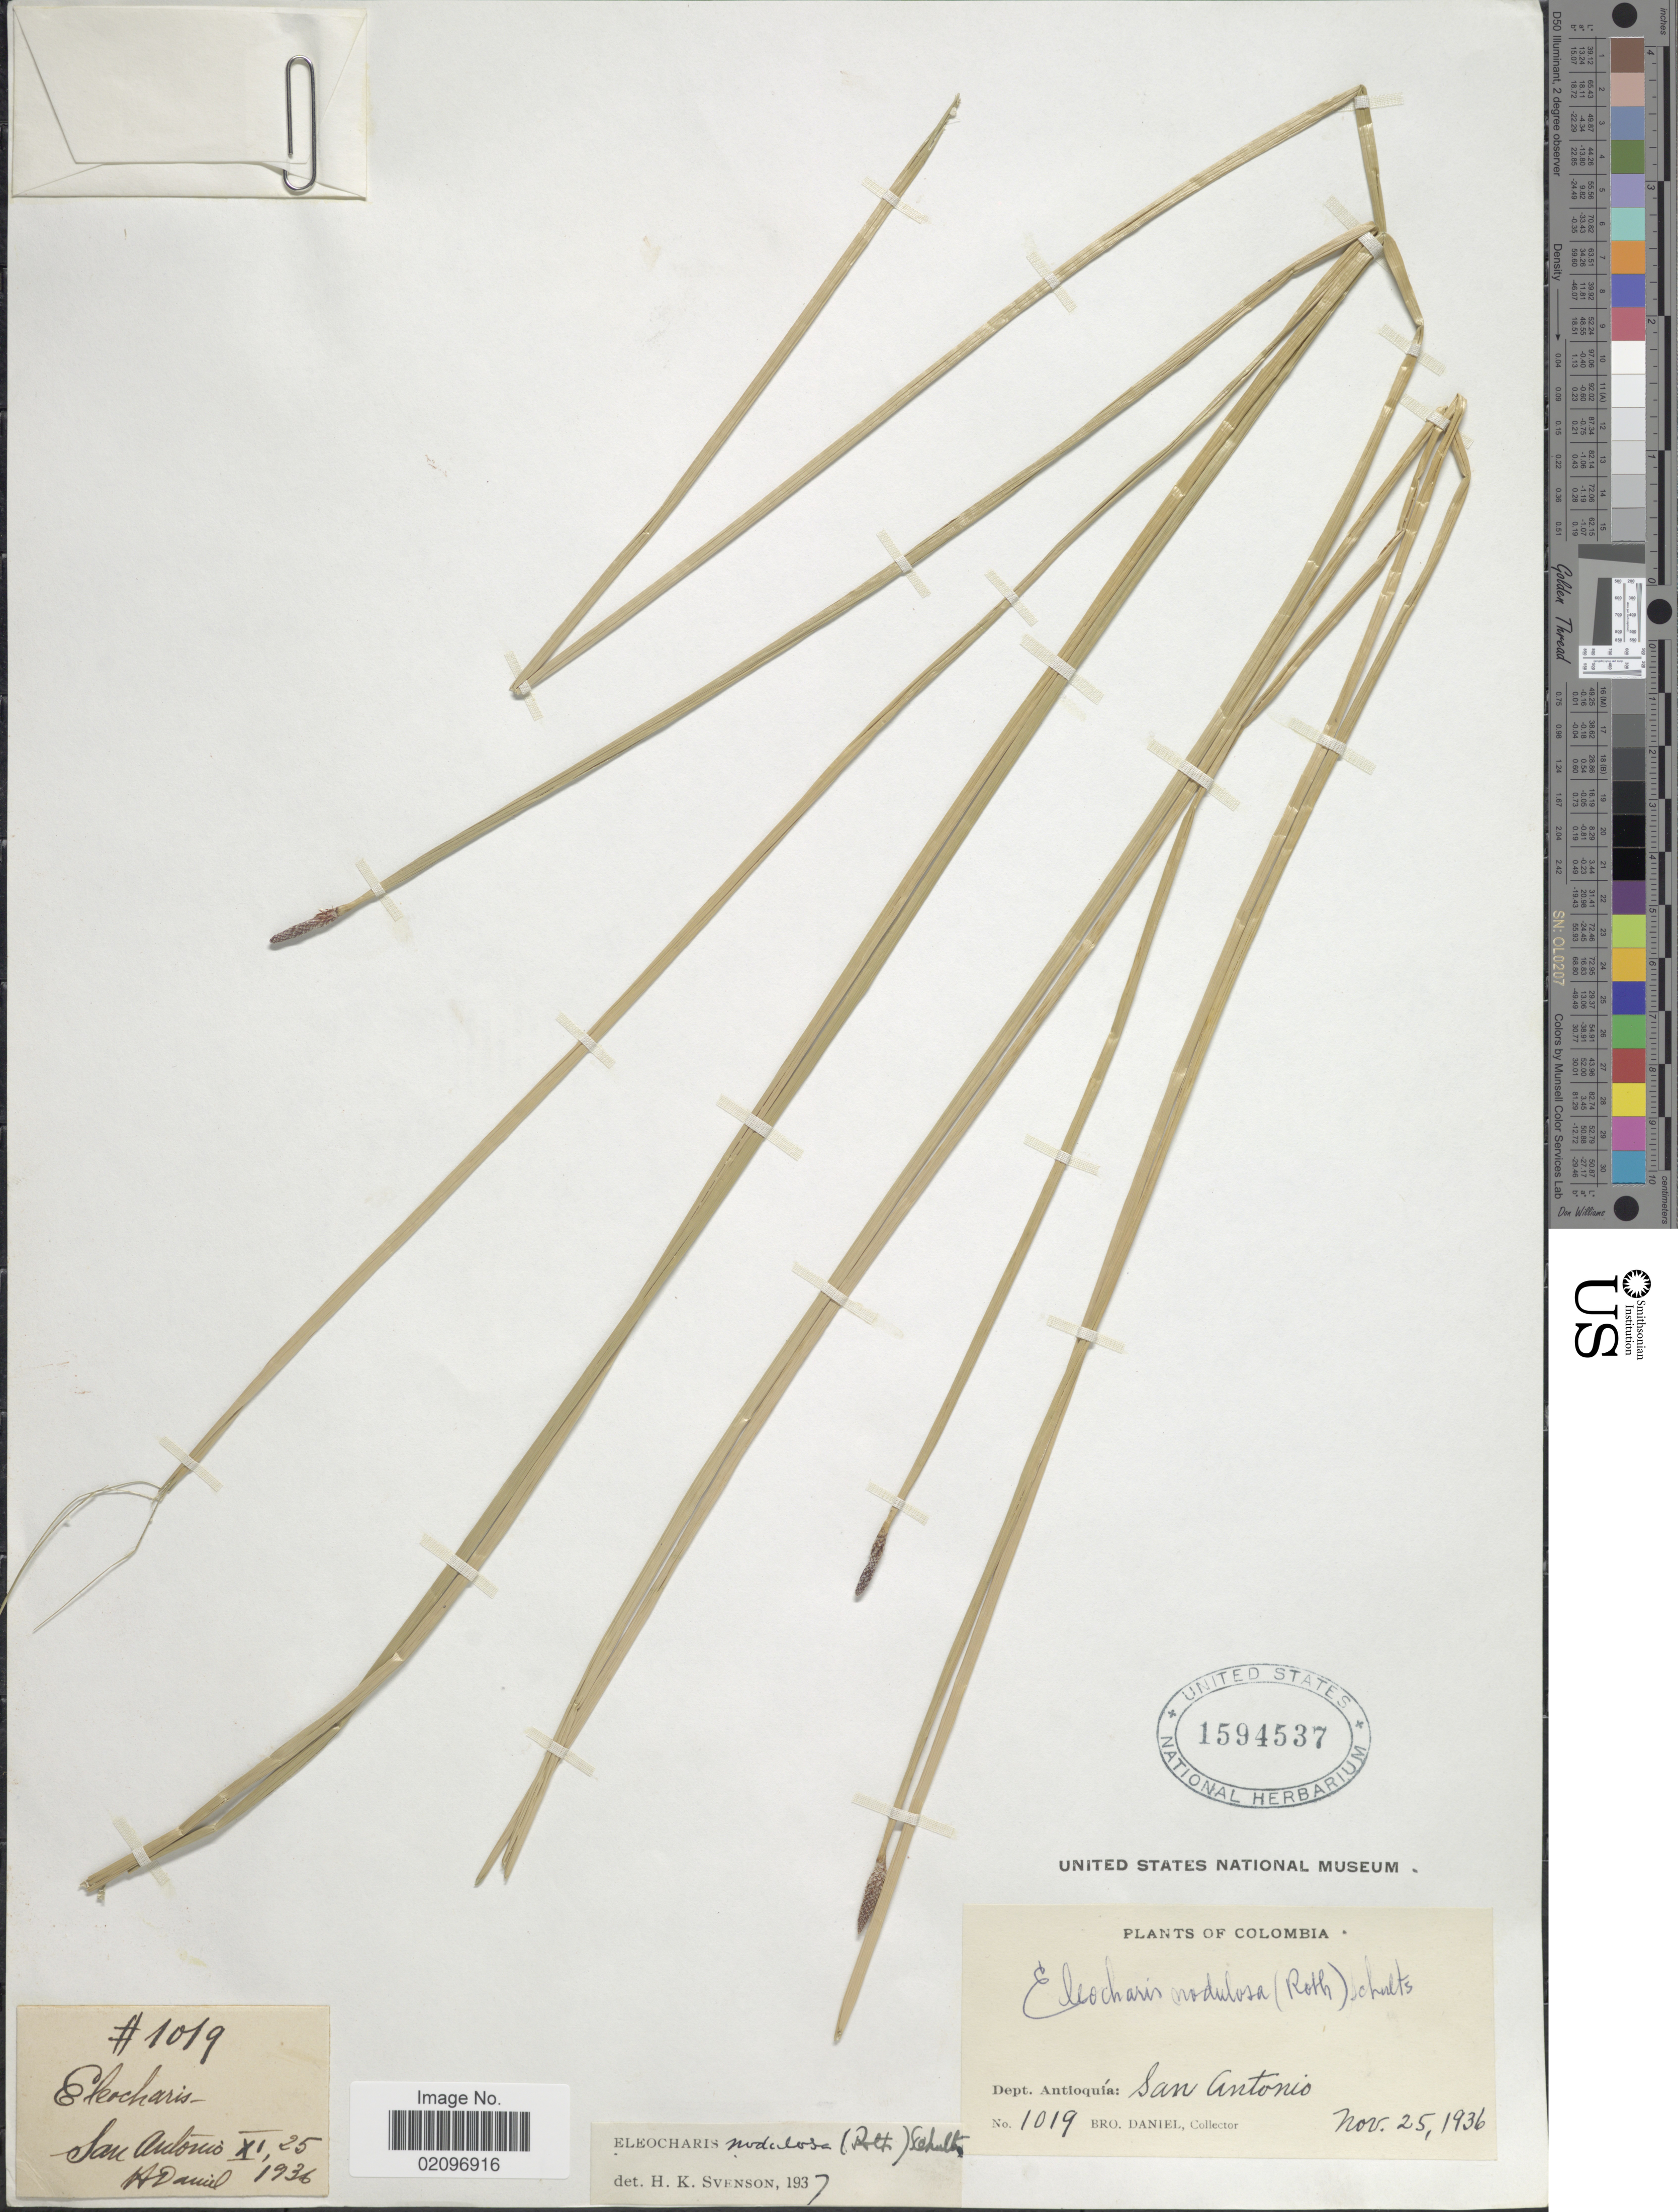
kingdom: Plantae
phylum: Tracheophyta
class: Liliopsida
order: Poales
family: Cyperaceae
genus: Eleocharis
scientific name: Eleocharis montana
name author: (Kunth) Roem. & Schult.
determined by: Strong, Mark T., (BOT), Smithsonian Institution - National Museum of Natural History (UNITED STATES)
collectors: Bro. Daniel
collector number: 1019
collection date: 1936-11-25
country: Colombia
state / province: Antioquia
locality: Dept. Antioquia: San Antonio.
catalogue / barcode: US 1594537